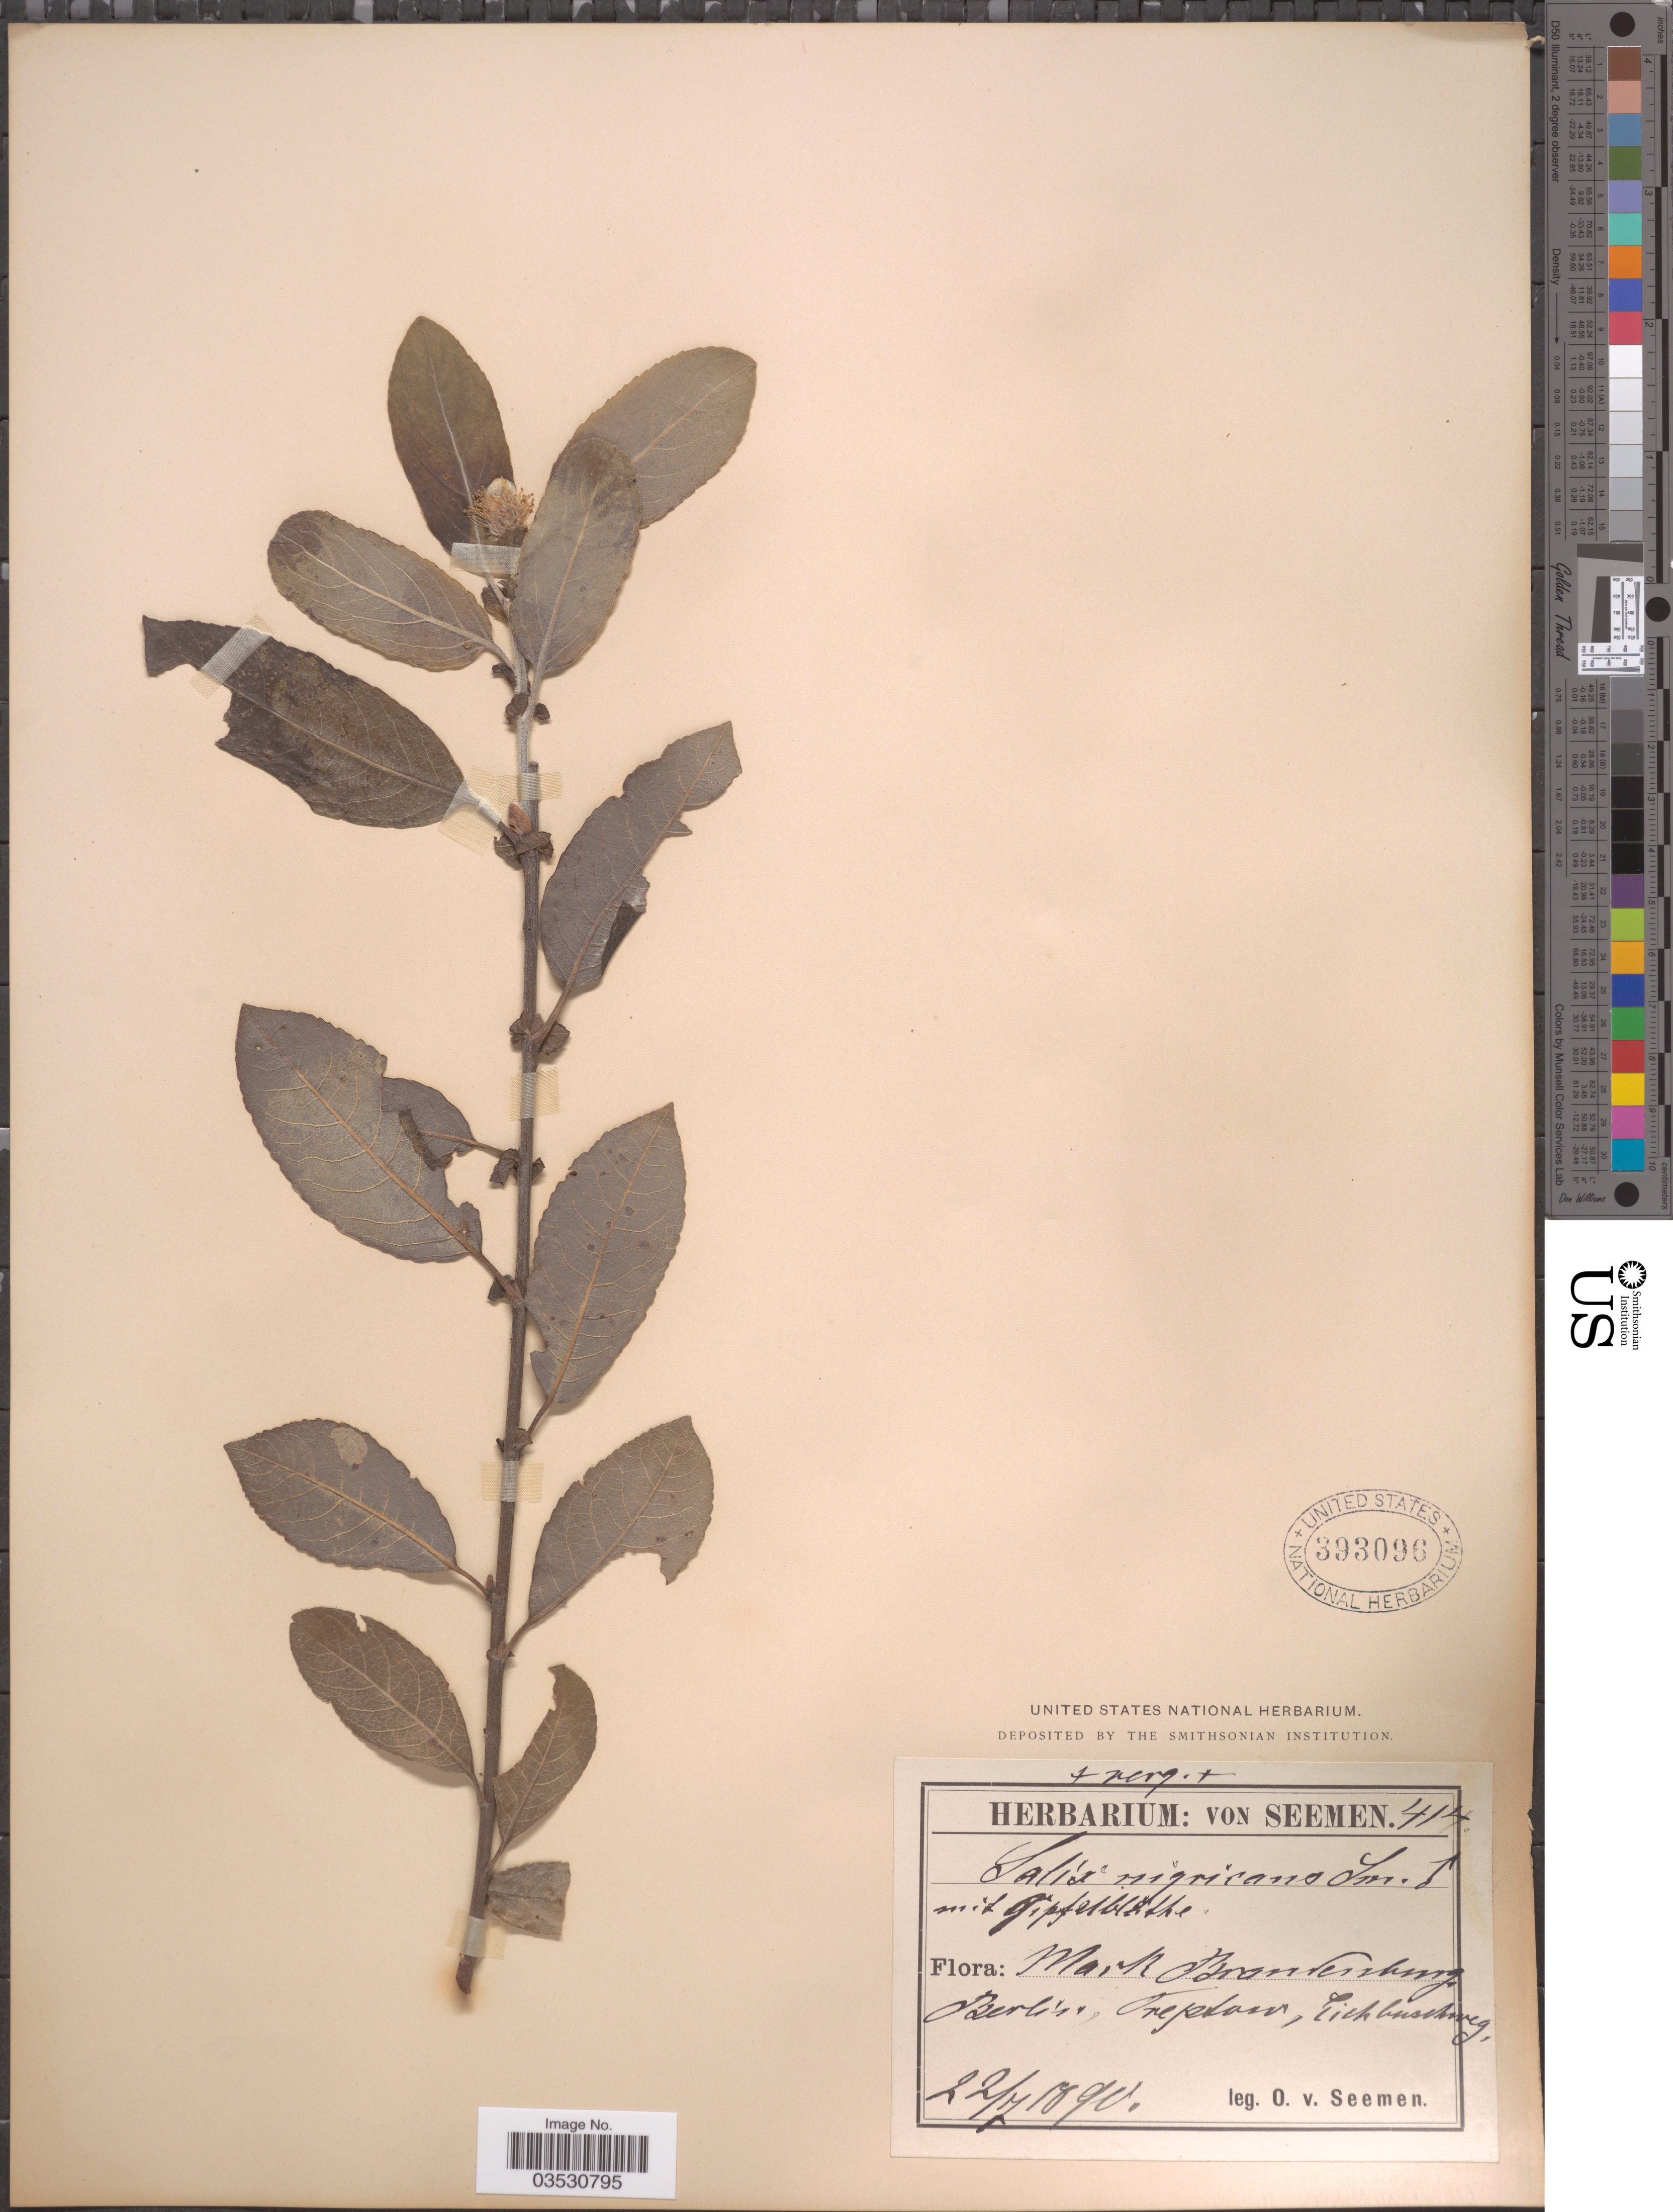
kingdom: Plantae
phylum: Tracheophyta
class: Magnoliopsida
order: Malpighiales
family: Salicaceae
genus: Salix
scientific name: Salix nigricans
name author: Sm.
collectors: K. O. von Seemen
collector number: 414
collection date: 1890-07-22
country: Germany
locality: Mark Brandenburg, Berlin, Treptow, Eichbuschweg.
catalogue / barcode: US 393096